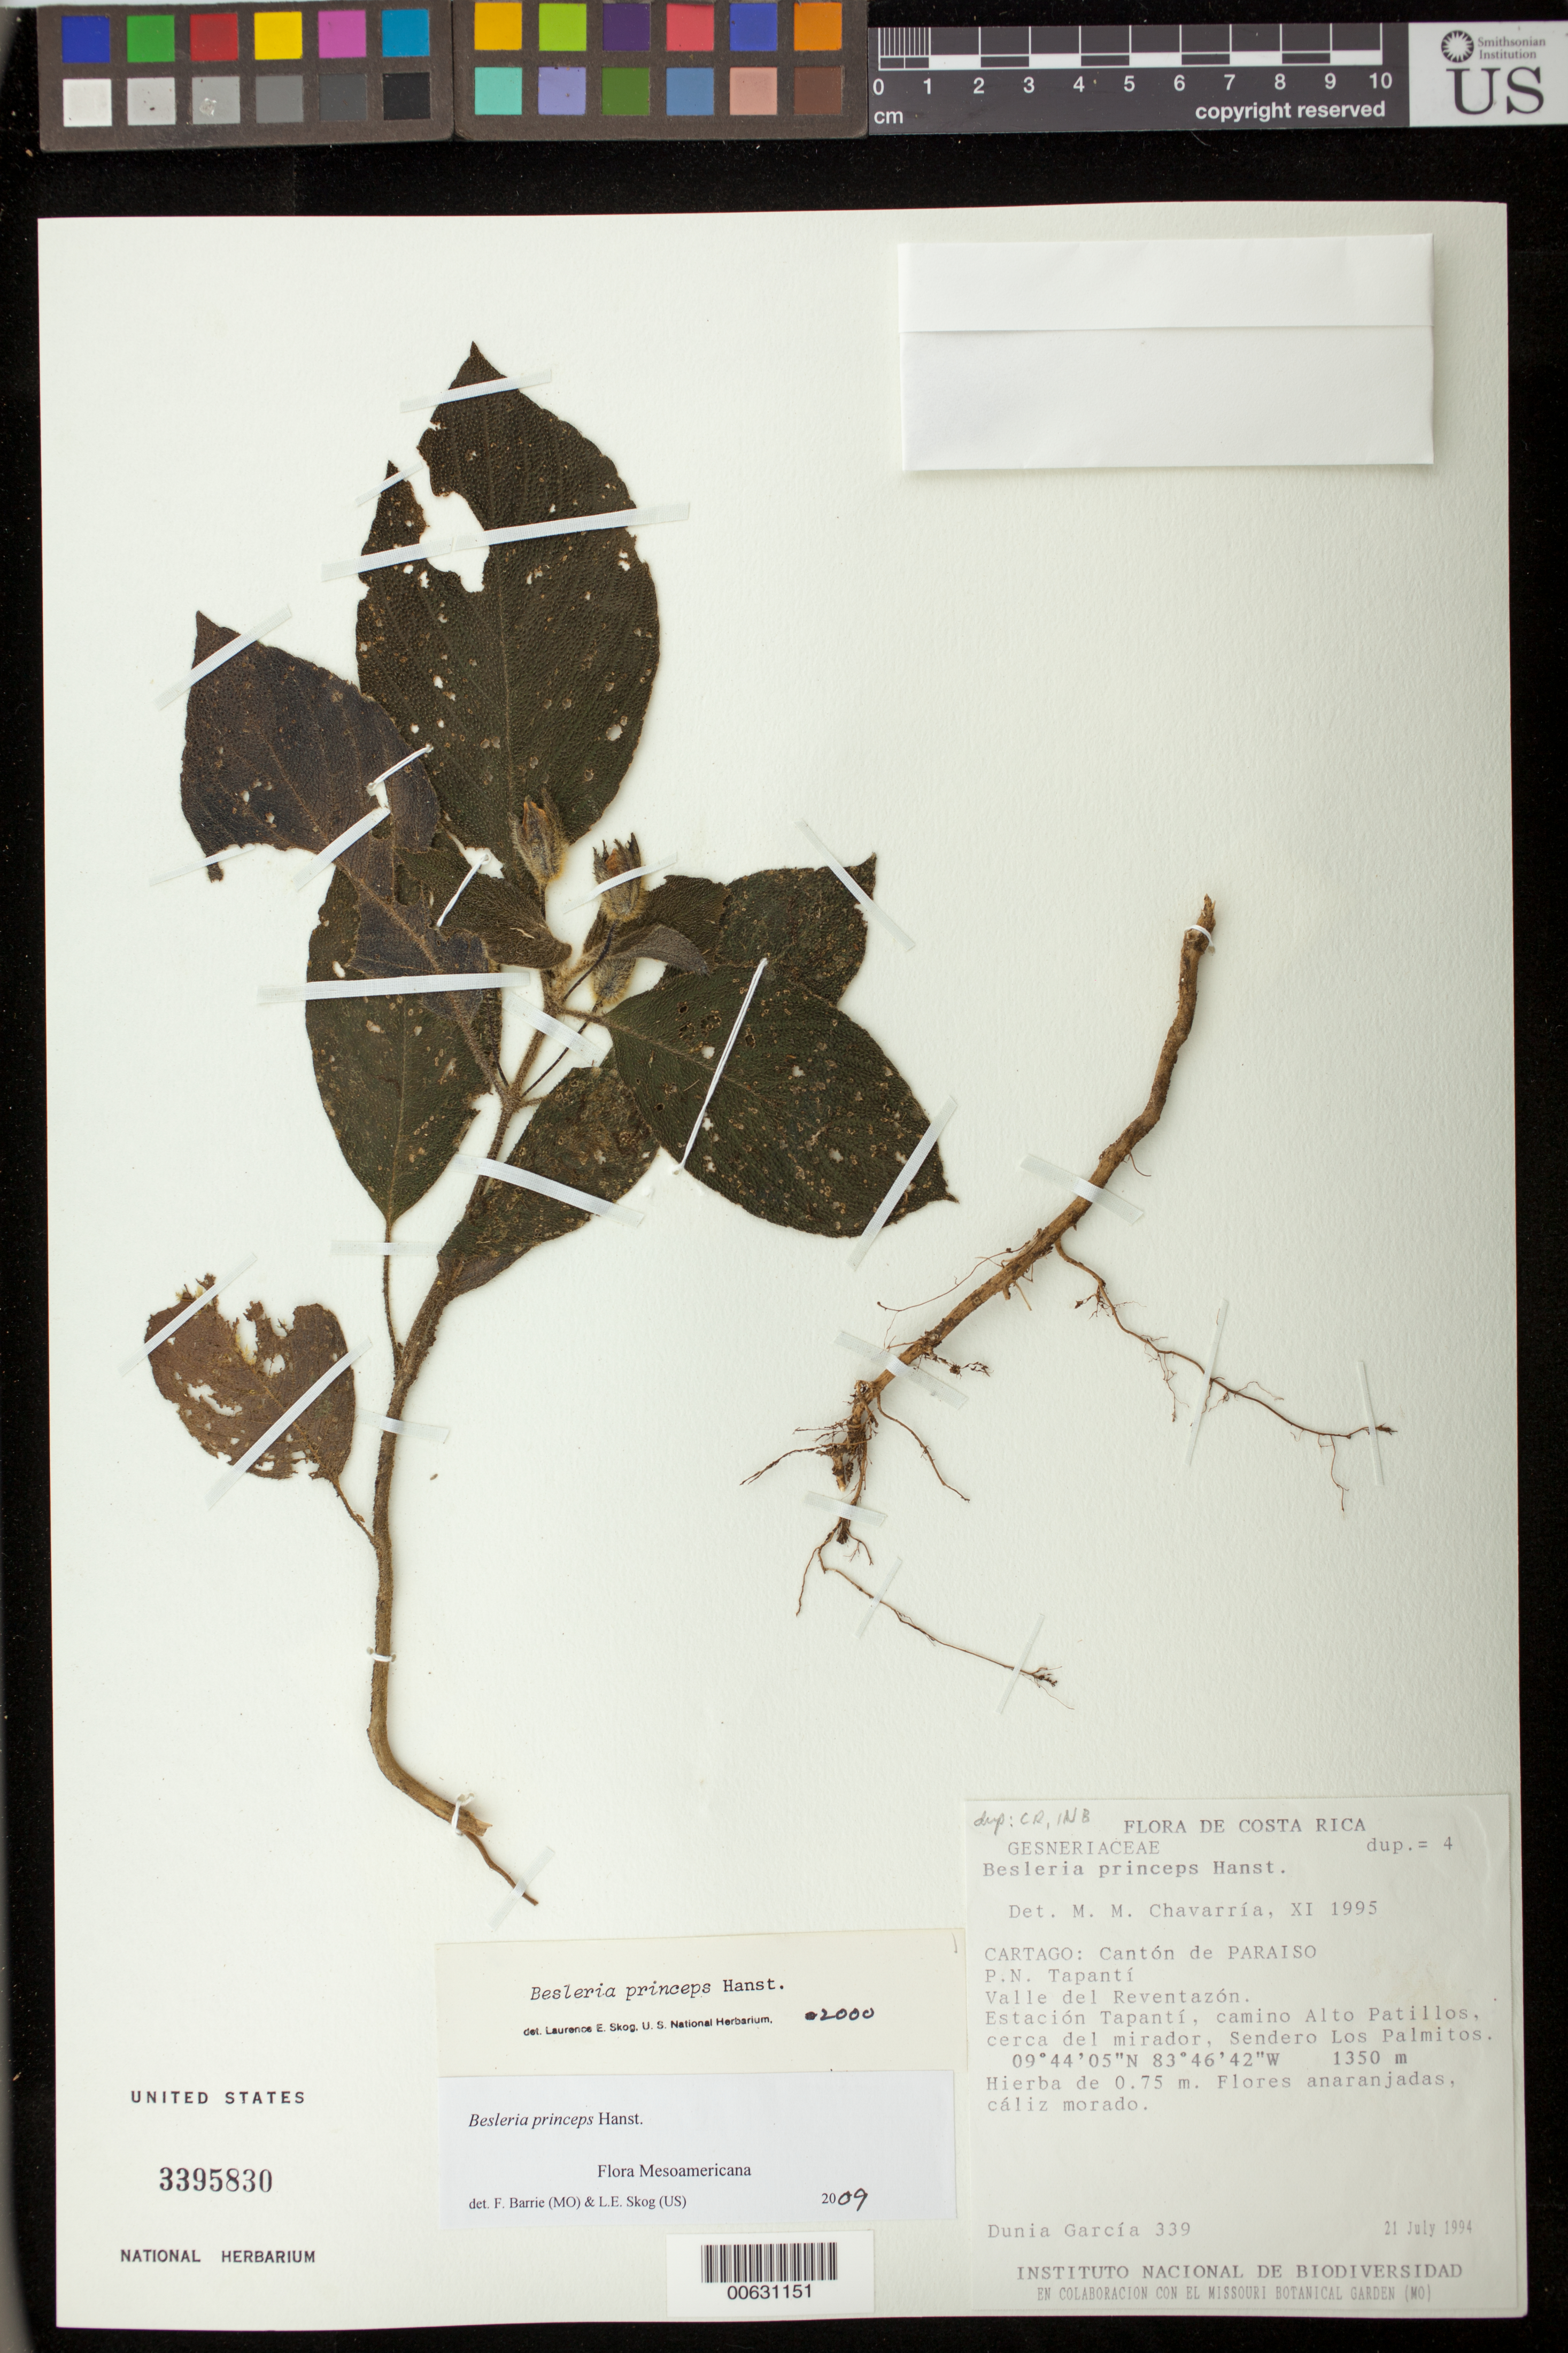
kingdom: Plantae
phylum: Tracheophyta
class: Magnoliopsida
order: Lamiales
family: Gesneriaceae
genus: Besleria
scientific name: Besleria princeps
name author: Hanst.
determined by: Skog, Laurence E.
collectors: D. Garcia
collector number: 339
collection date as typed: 21 Jul 1994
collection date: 1994-07-21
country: Costa Rica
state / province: Cartago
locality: Cantón de Paraiso, P.N. Tapantí, Valle del Reventazón, Estación Tapantí, camino Alto Patillos, cerca del mirador, Sendero Los Palmitos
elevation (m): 1350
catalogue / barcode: US 3395830